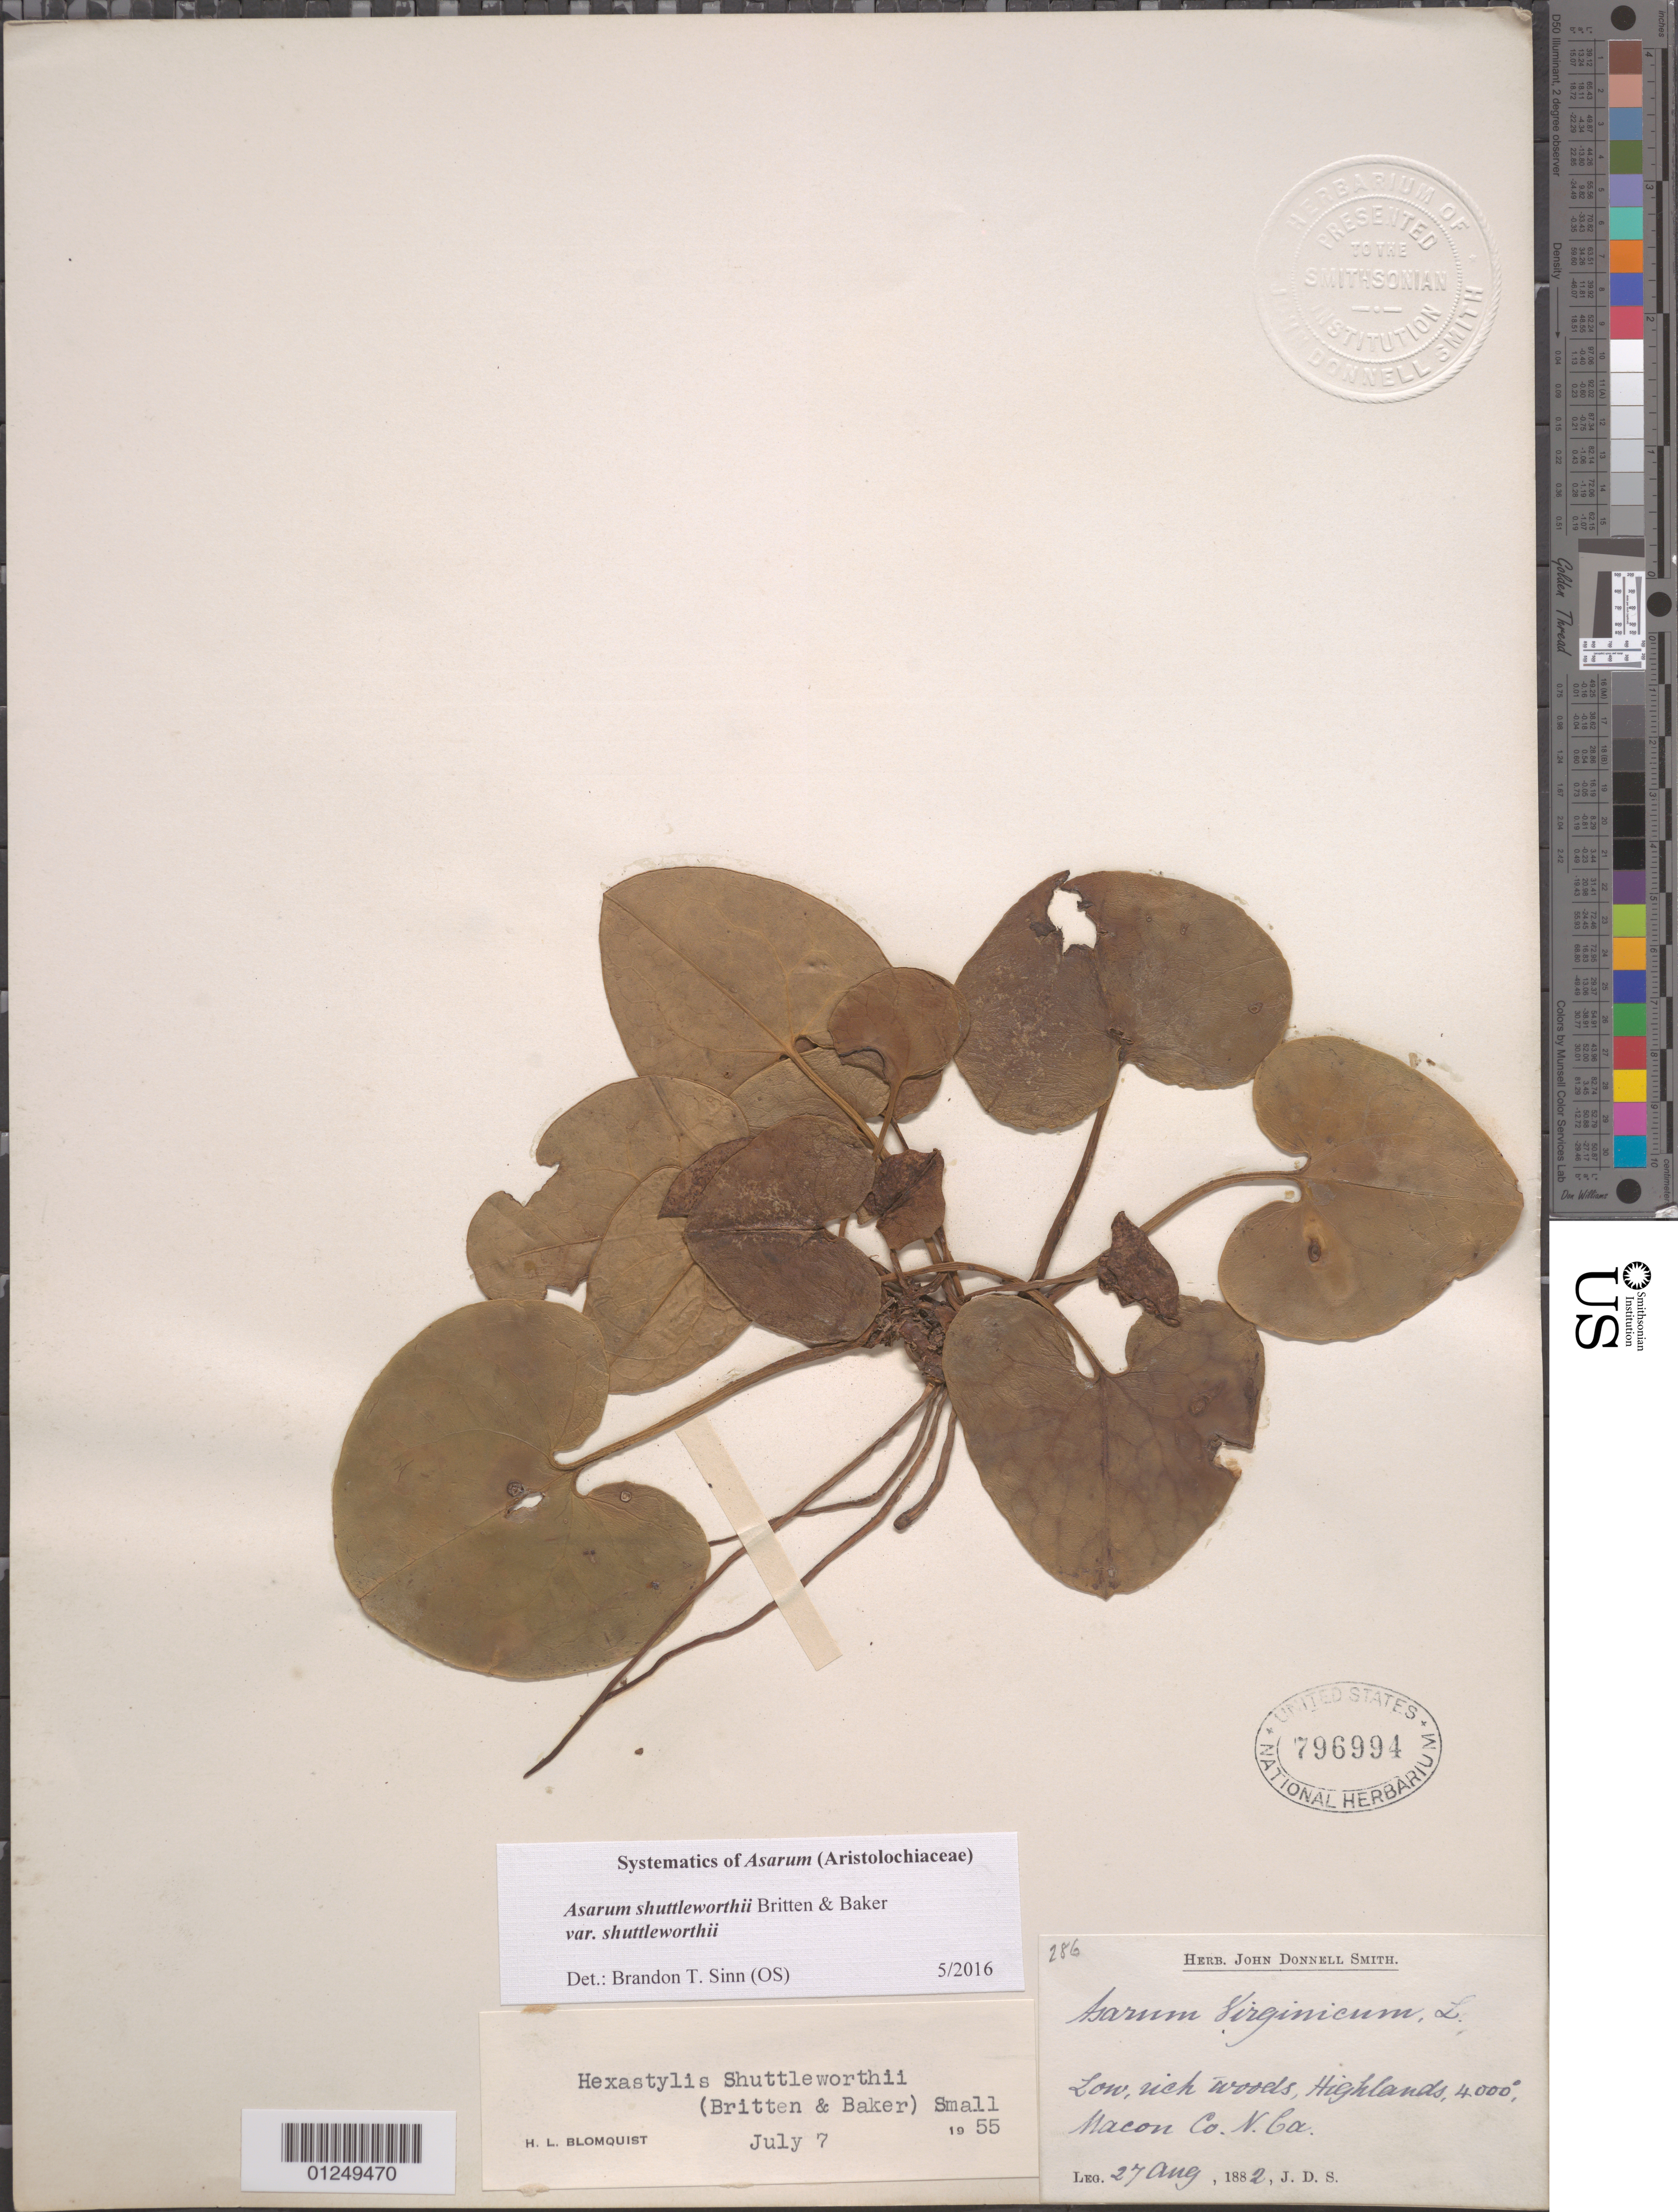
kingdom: Plantae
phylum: Tracheophyta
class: Magnoliopsida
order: Piperales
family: Aristolochiaceae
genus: Hexastylis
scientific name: Hexastylis shuttleworthii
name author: (Britton & Baker f.) Small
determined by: Blomquist, H. L.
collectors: J. Donnell Smith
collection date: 1882-08-27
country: United States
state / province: North Carolina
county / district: Macon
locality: Highlands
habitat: Low, rich woods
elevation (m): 1219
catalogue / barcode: US 796994